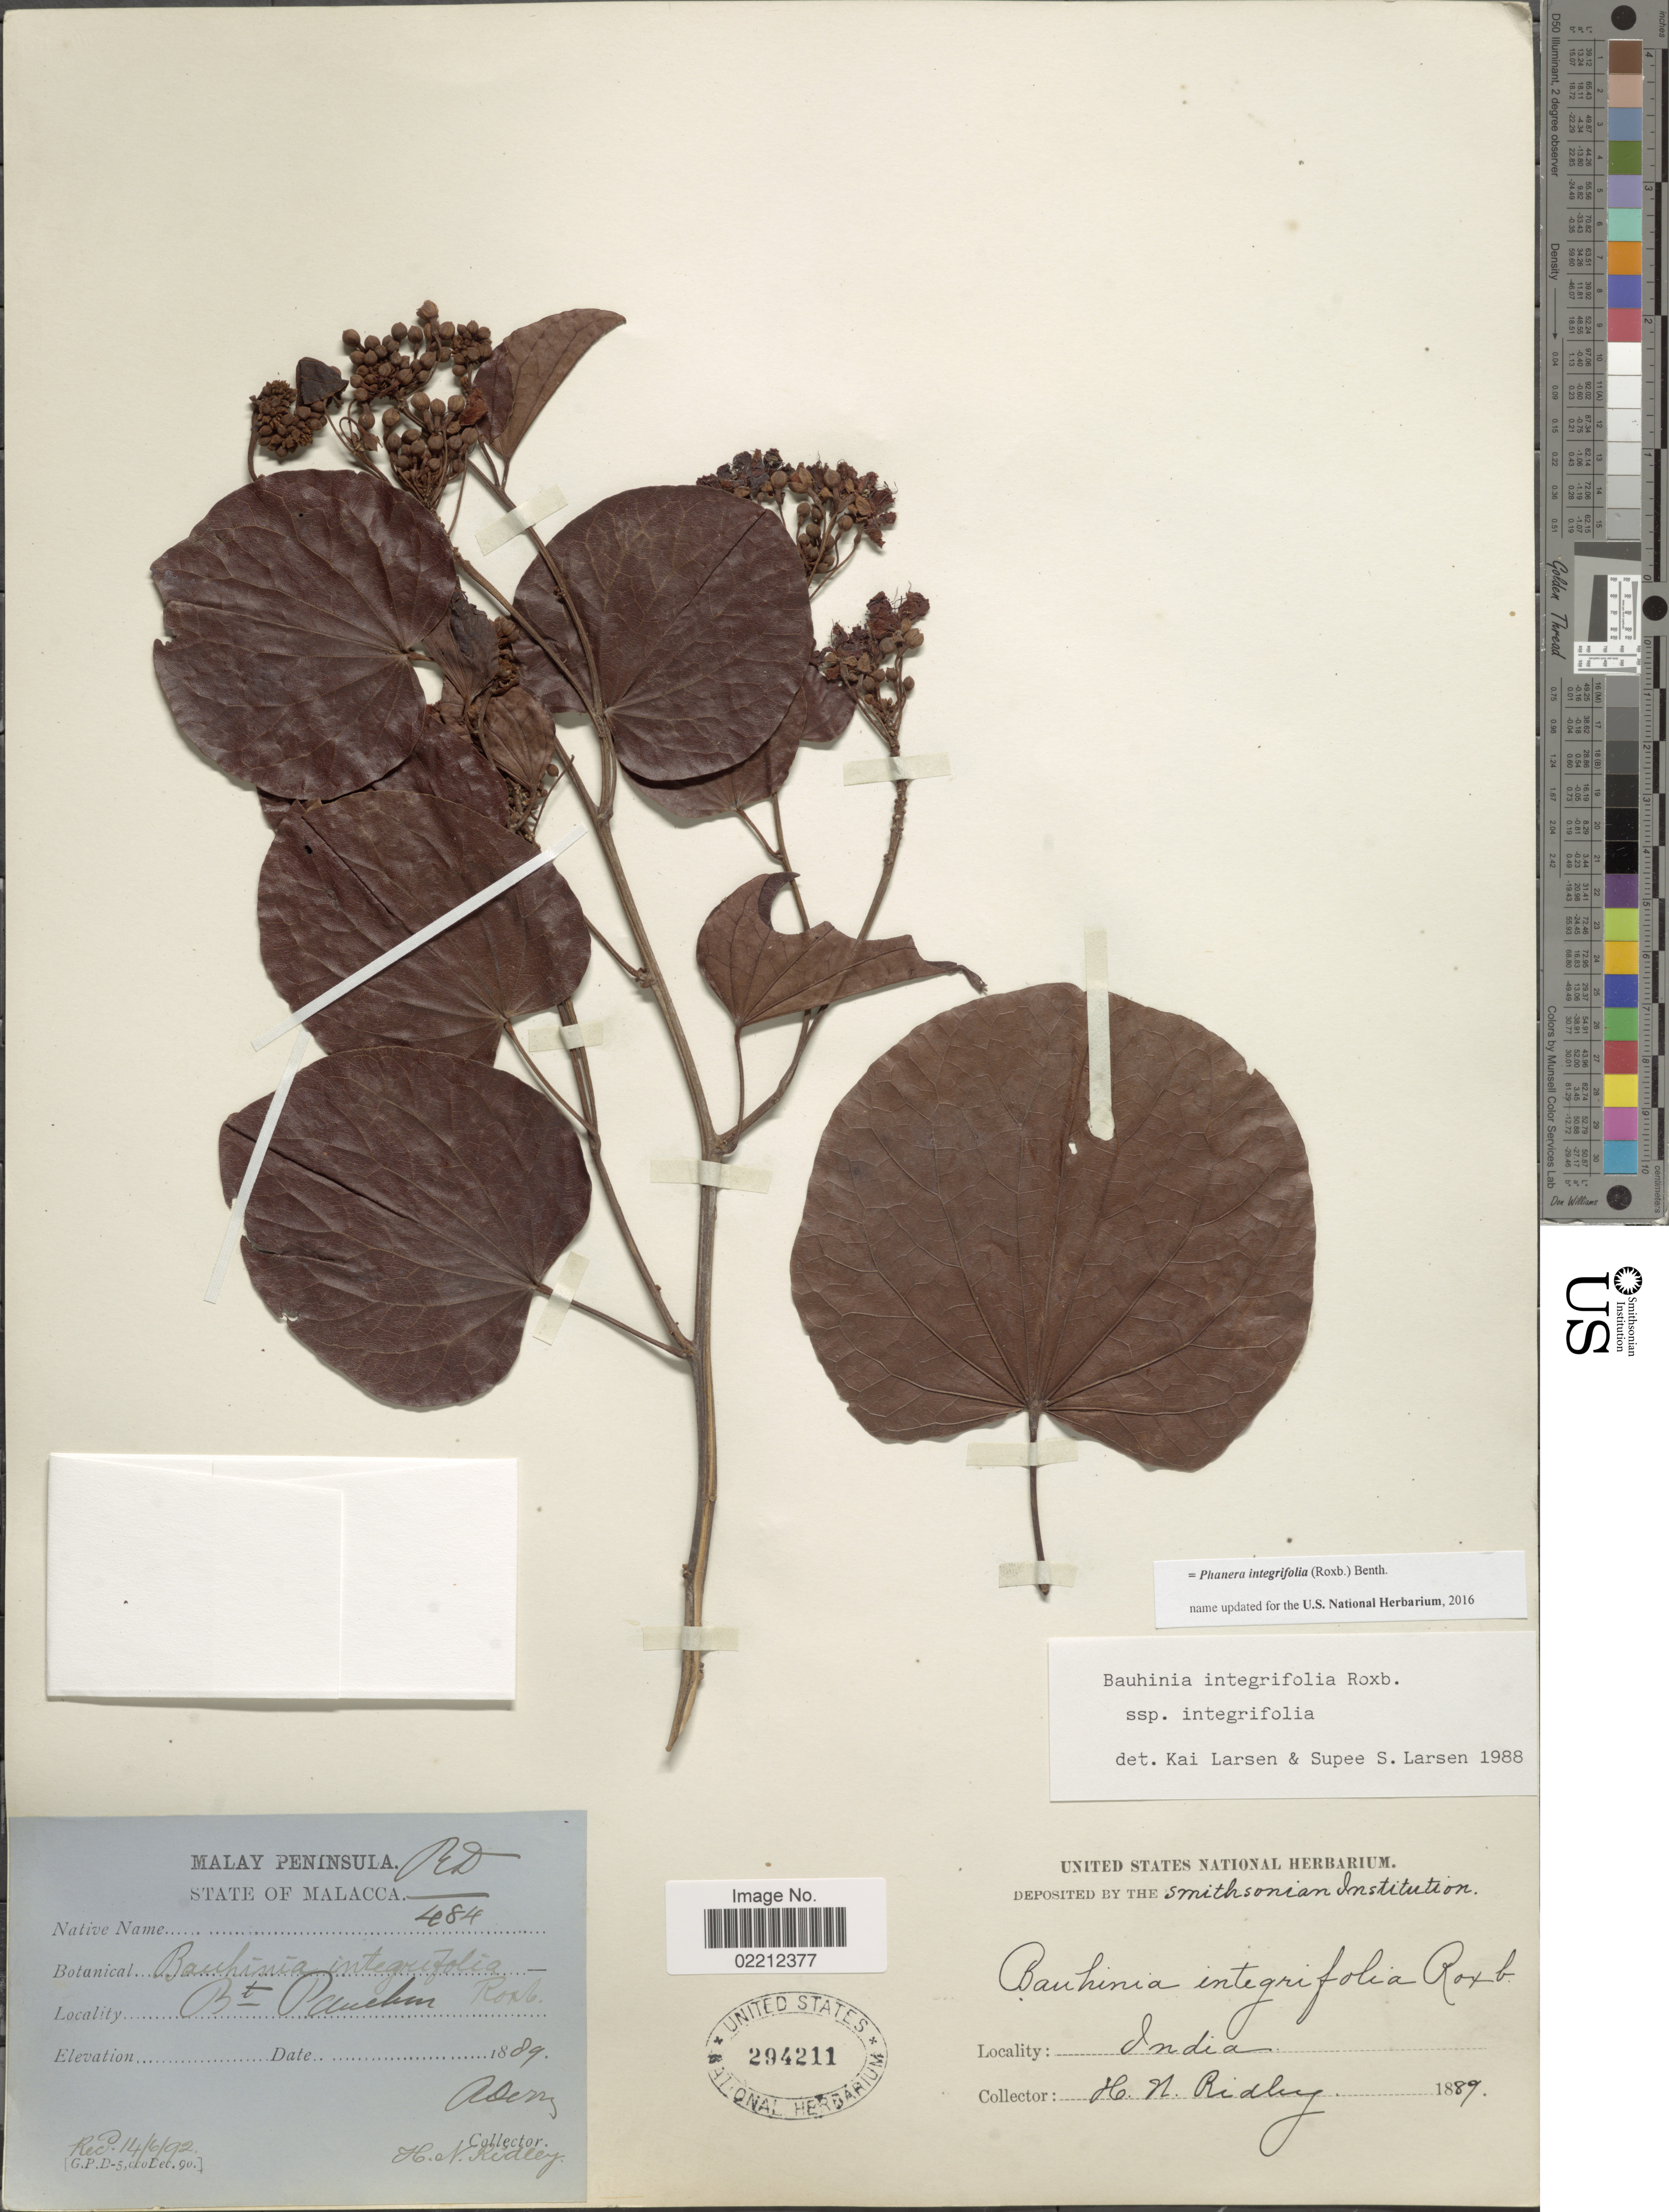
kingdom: Plantae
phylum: Tracheophyta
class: Magnoliopsida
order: Fabales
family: Fabaceae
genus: Phanera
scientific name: Phanera integrifolia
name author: (Roxb.) Benth.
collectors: H. N. Ridley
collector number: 484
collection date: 1889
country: India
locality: Bt Pau [illegible text].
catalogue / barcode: US 294211